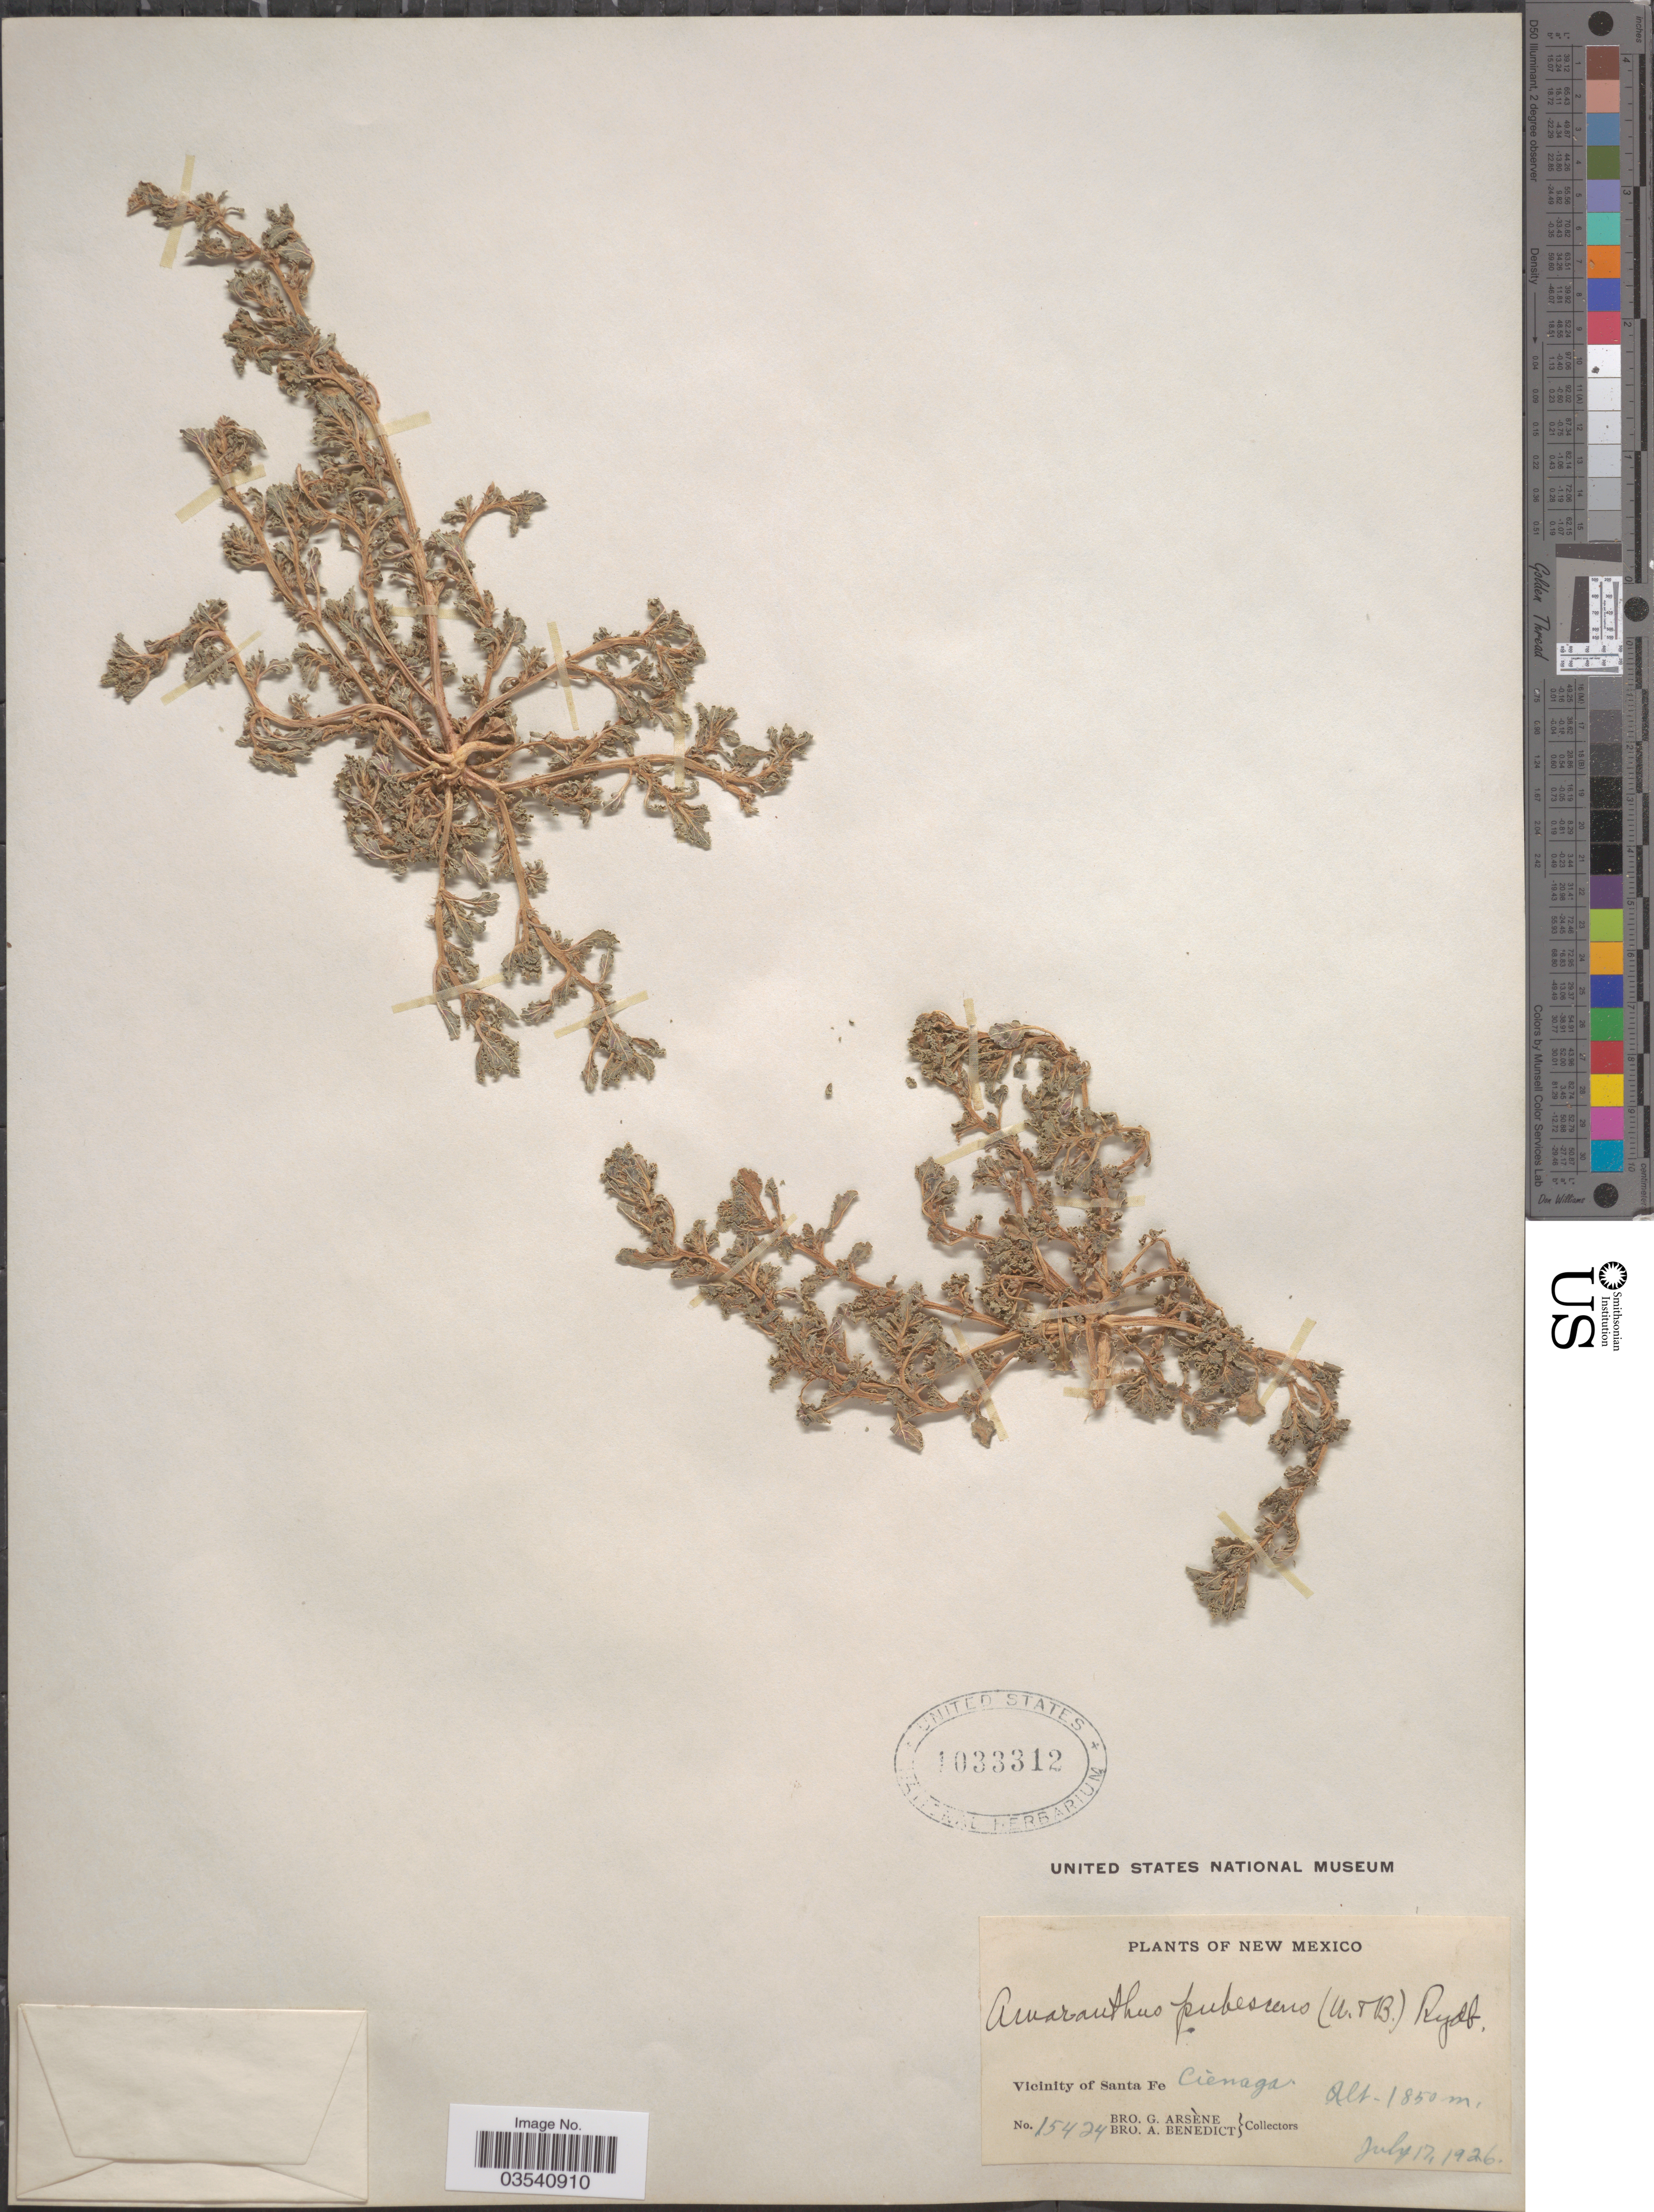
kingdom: Plantae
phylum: Tracheophyta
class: Magnoliopsida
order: Caryophyllales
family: Amaranthaceae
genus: Amaranthus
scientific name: Amaranthus pubescens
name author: (E. B. Uline & W. L. Bray) Rydb.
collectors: Bro. G. Arsène & Bro. A. Benedict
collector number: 15424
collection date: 1926-07-17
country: United States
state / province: New Mexico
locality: Vicinity of Santa Fe. Cienaga.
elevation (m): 1850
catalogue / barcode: US 1033312